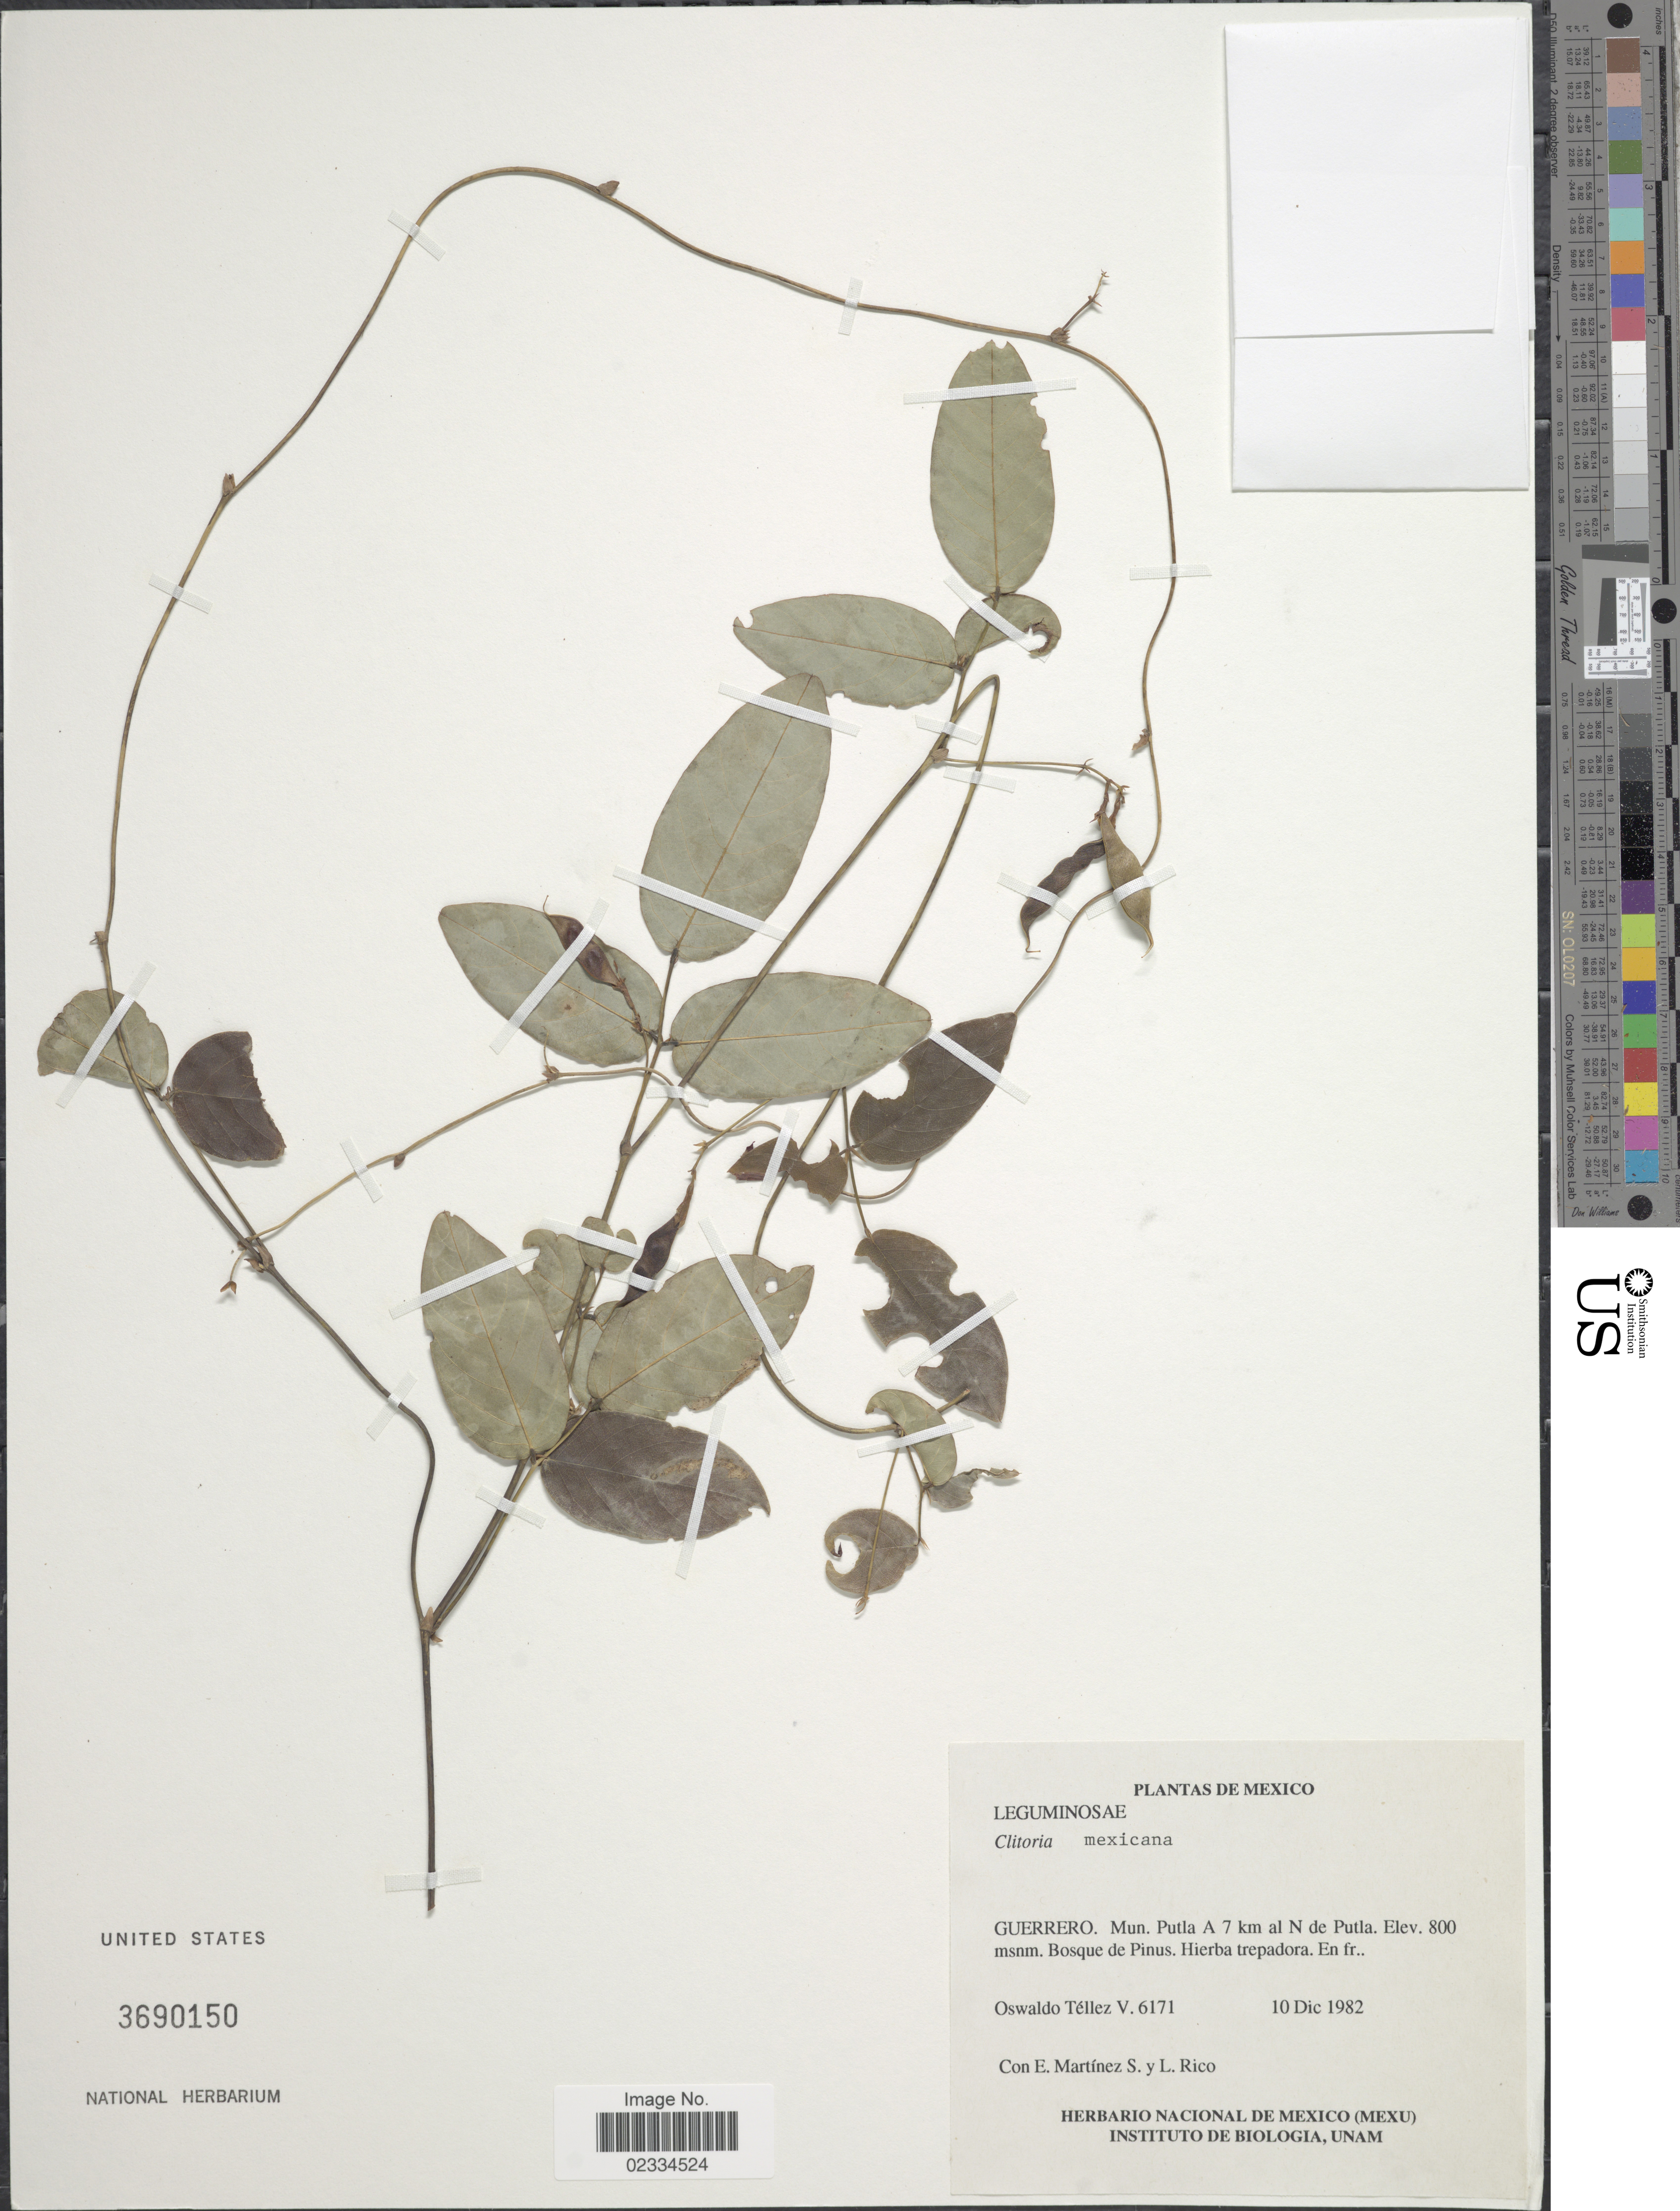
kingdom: Plantae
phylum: Tracheophyta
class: Magnoliopsida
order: Fabales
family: Fabaceae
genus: Clitoria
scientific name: Clitoria mexicana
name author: Link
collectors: O. Téllez V., E. M. Martínez S. & L. Rico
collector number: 6171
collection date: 1982-12-10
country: Mexico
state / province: Guerrero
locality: Mun. Putla A 7 km al N de Putla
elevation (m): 800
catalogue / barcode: US 3690150